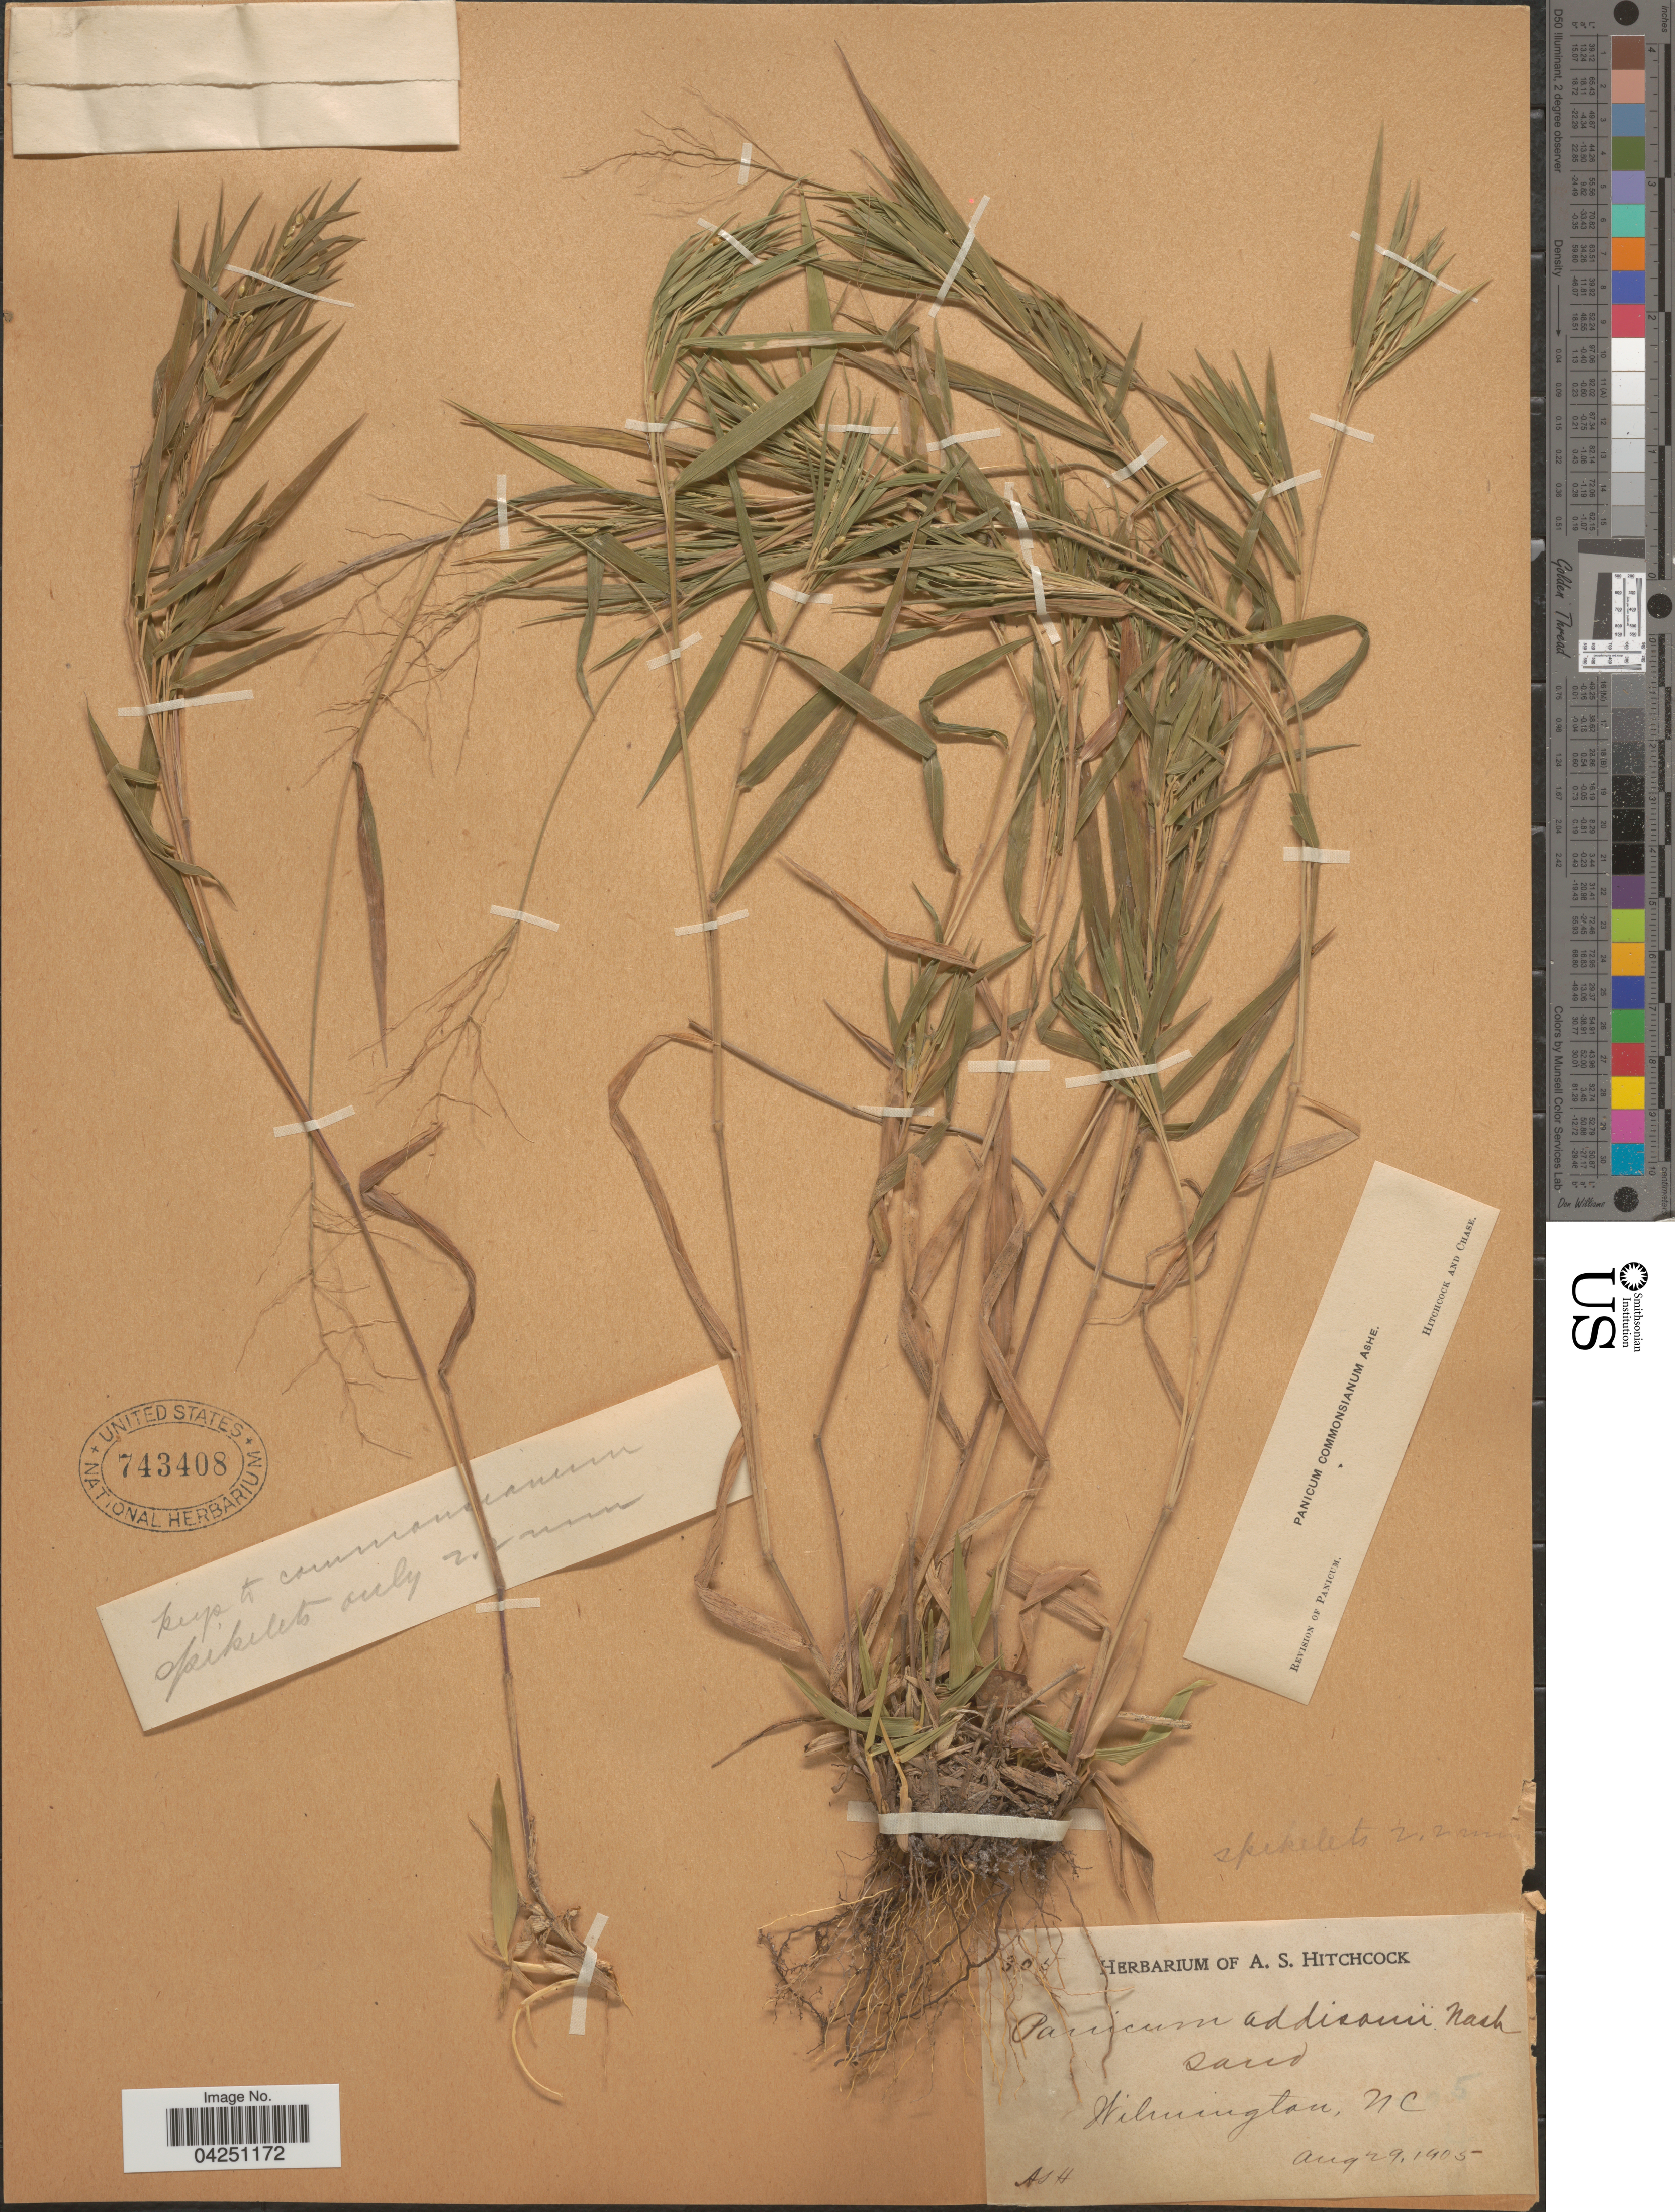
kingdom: Plantae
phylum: Tracheophyta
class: Liliopsida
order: Poales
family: Poaceae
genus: Dichanthelium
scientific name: Dichanthelium acuminatum var. acuminatum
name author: (Sw.) Gould & C.A. Clark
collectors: A. S. Hitchcock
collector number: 305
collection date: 1905-08-29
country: United States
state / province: North Carolina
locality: Wilmington.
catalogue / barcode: US 743408